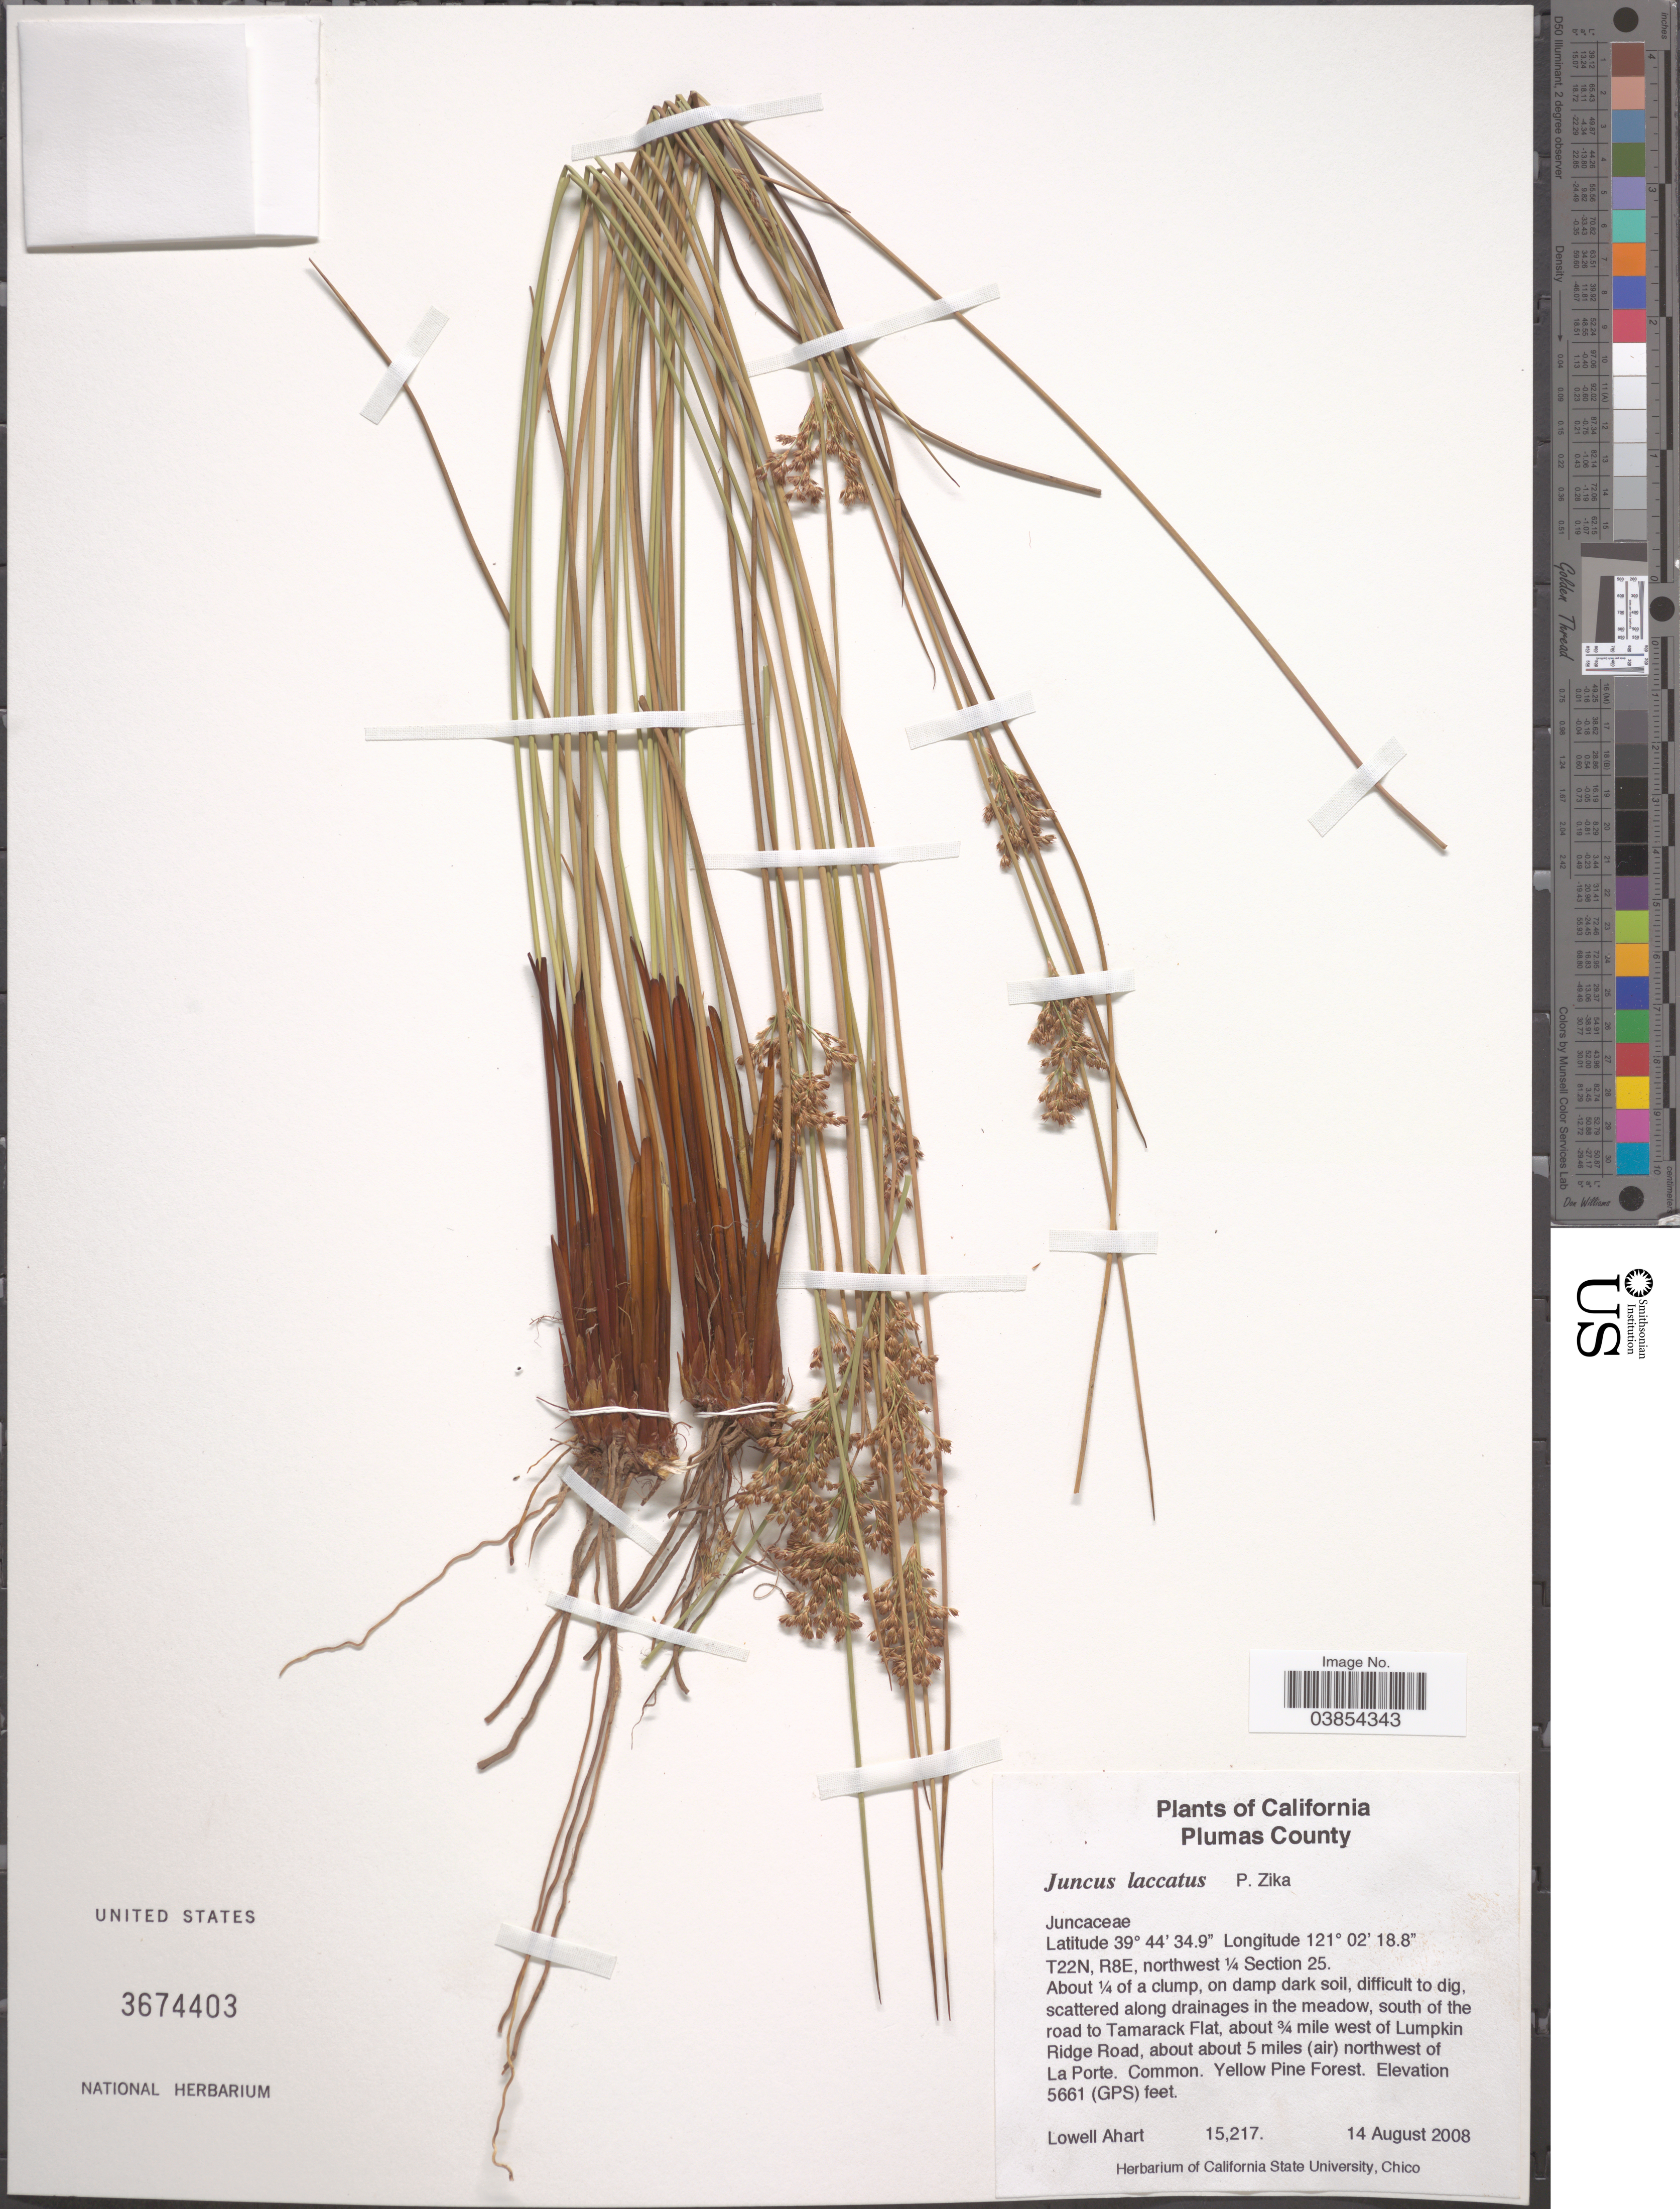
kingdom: Plantae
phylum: Tracheophyta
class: Liliopsida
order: Poales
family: Juncaceae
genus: Juncus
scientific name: Juncus laccatus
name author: Zika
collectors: L. Ahart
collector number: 15217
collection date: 2008-08-14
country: United States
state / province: California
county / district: Plumas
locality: Plumas County. T22N, R8E, northwest ¼ Section 25. South of the road to Tamarack Flat, about ¾ mile west of Lumpkin Ridge Road, about about 5 miles (air) northwest of La Porte.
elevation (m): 1725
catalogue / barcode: US 3674403